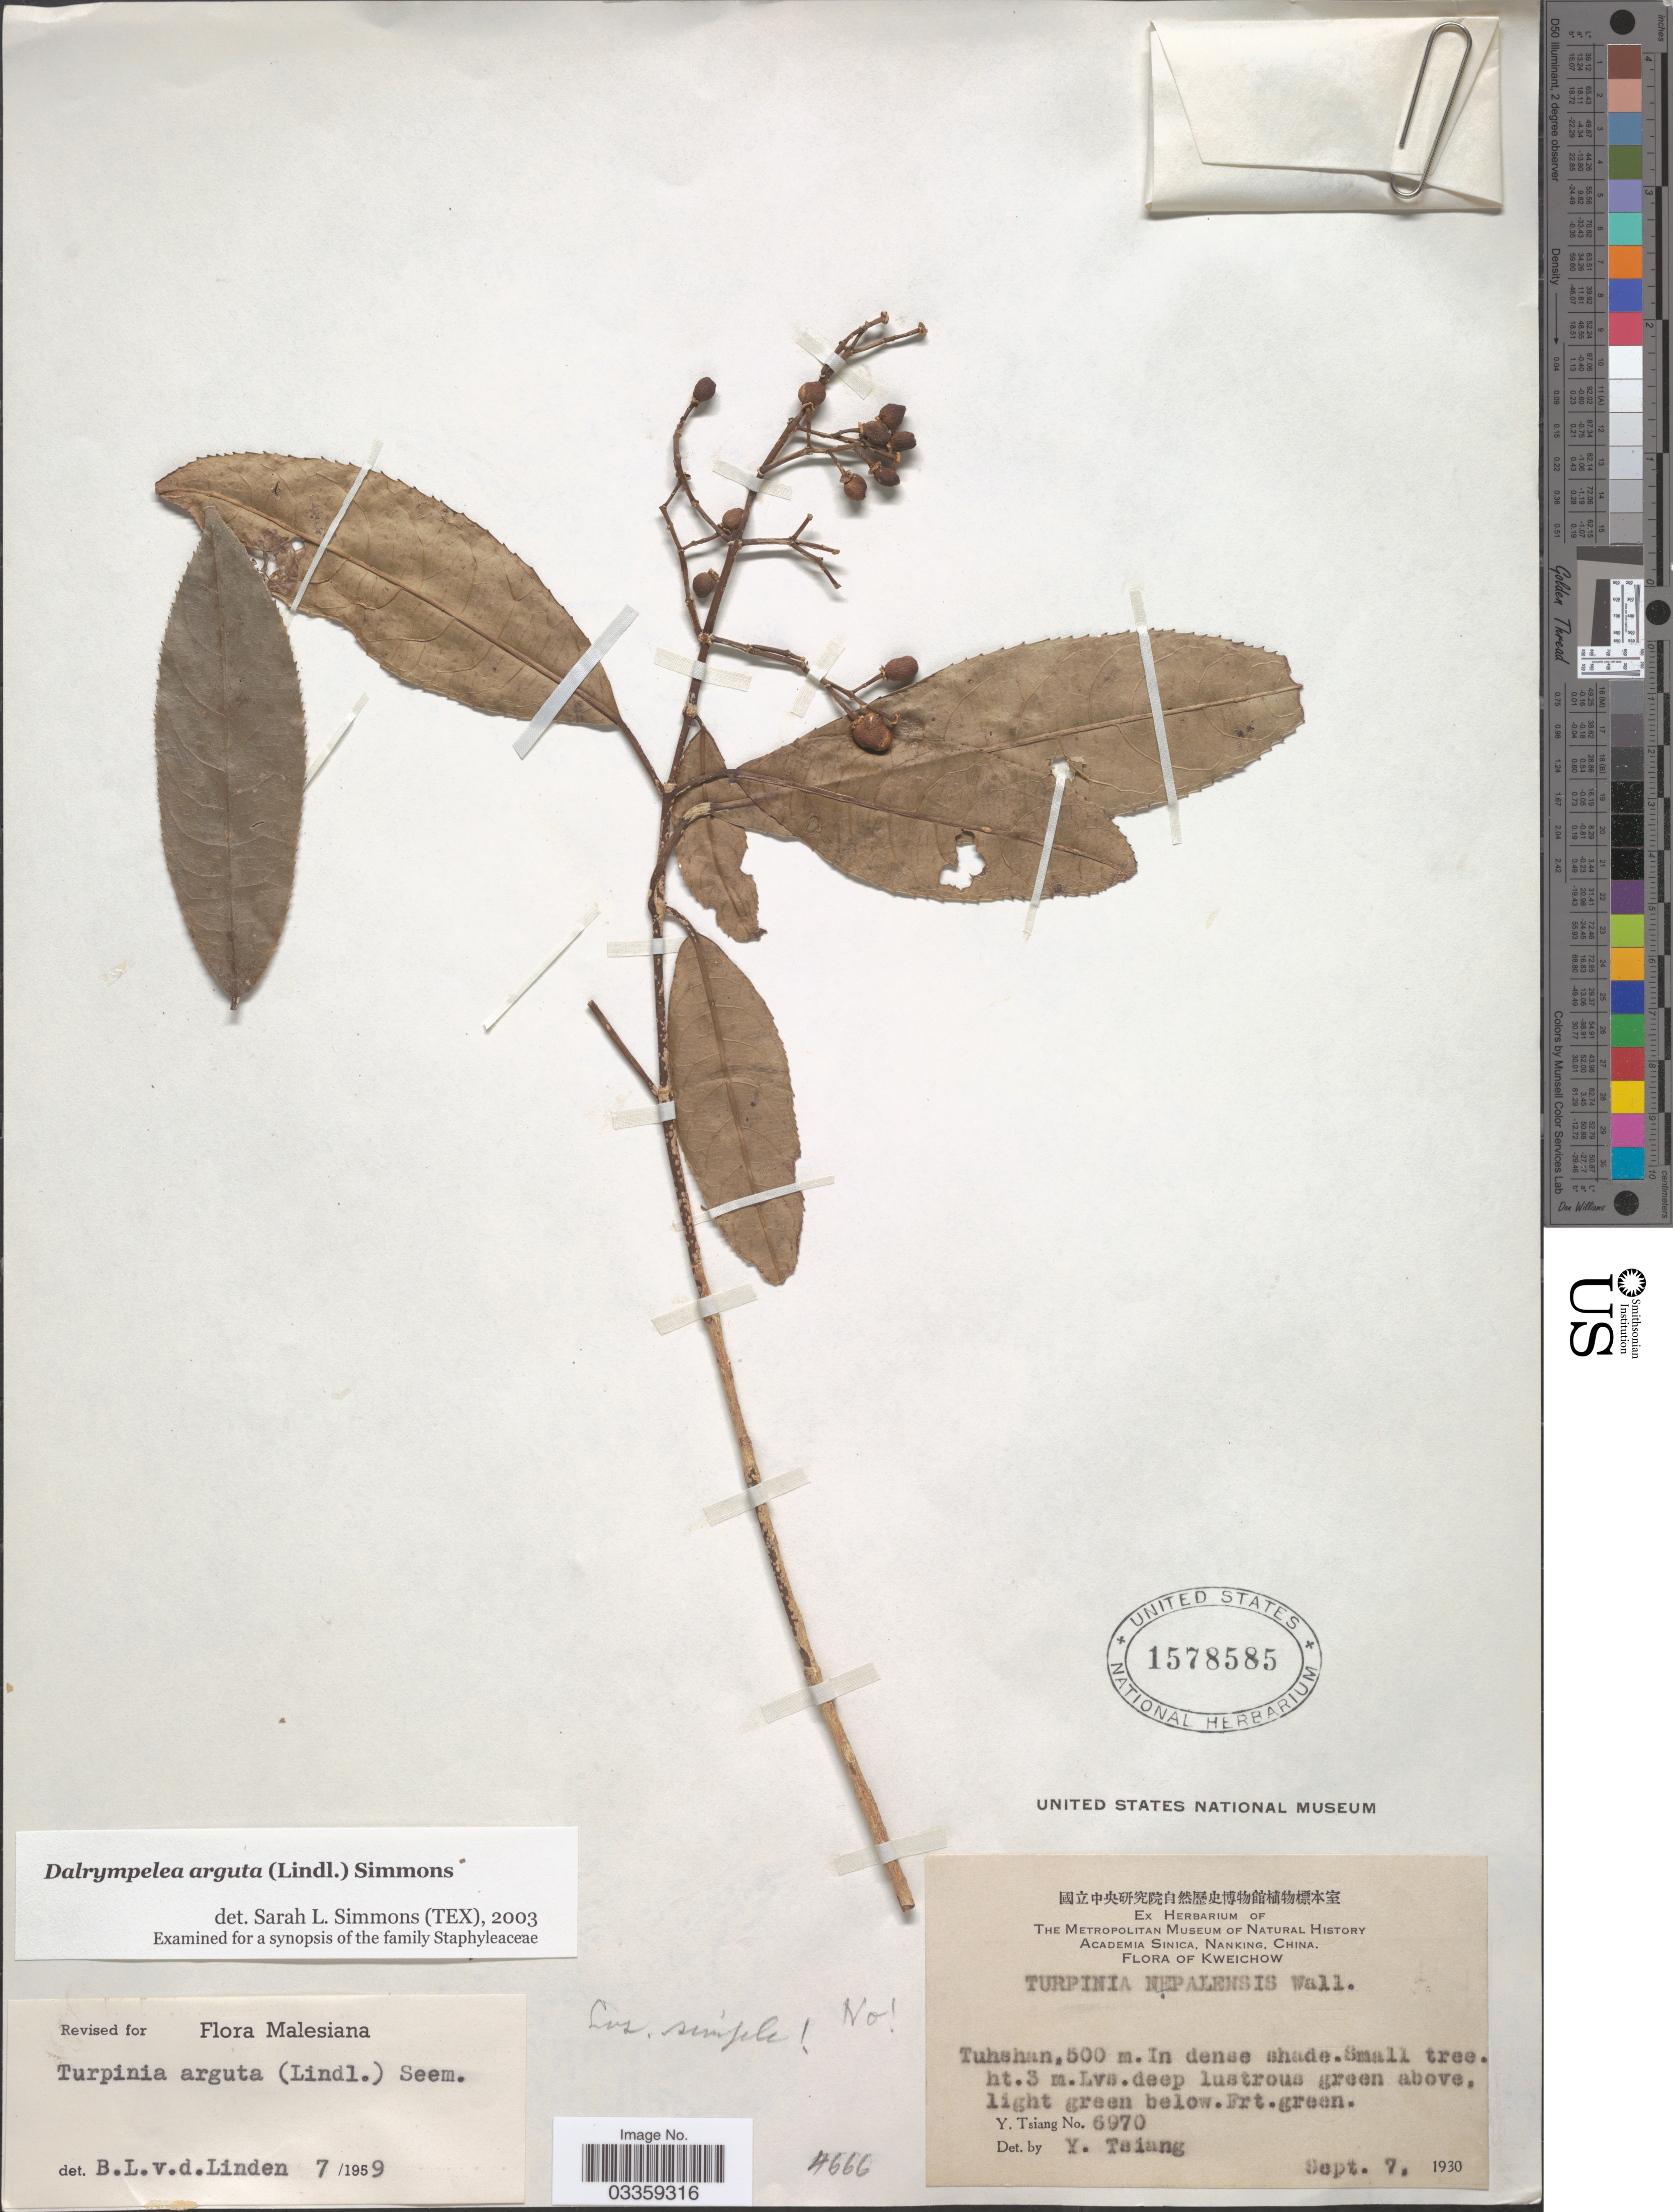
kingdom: Plantae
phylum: Tracheophyta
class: Magnoliopsida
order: Crossosomatales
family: Staphyleaceae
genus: Turpinia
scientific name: Turpinia arguta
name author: (Lindl.) Seem.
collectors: Y. Tsiang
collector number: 6970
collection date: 1930-09-07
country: China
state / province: Guizhou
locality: Kweichow, Tuhshan.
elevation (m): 500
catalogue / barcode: US 1578585